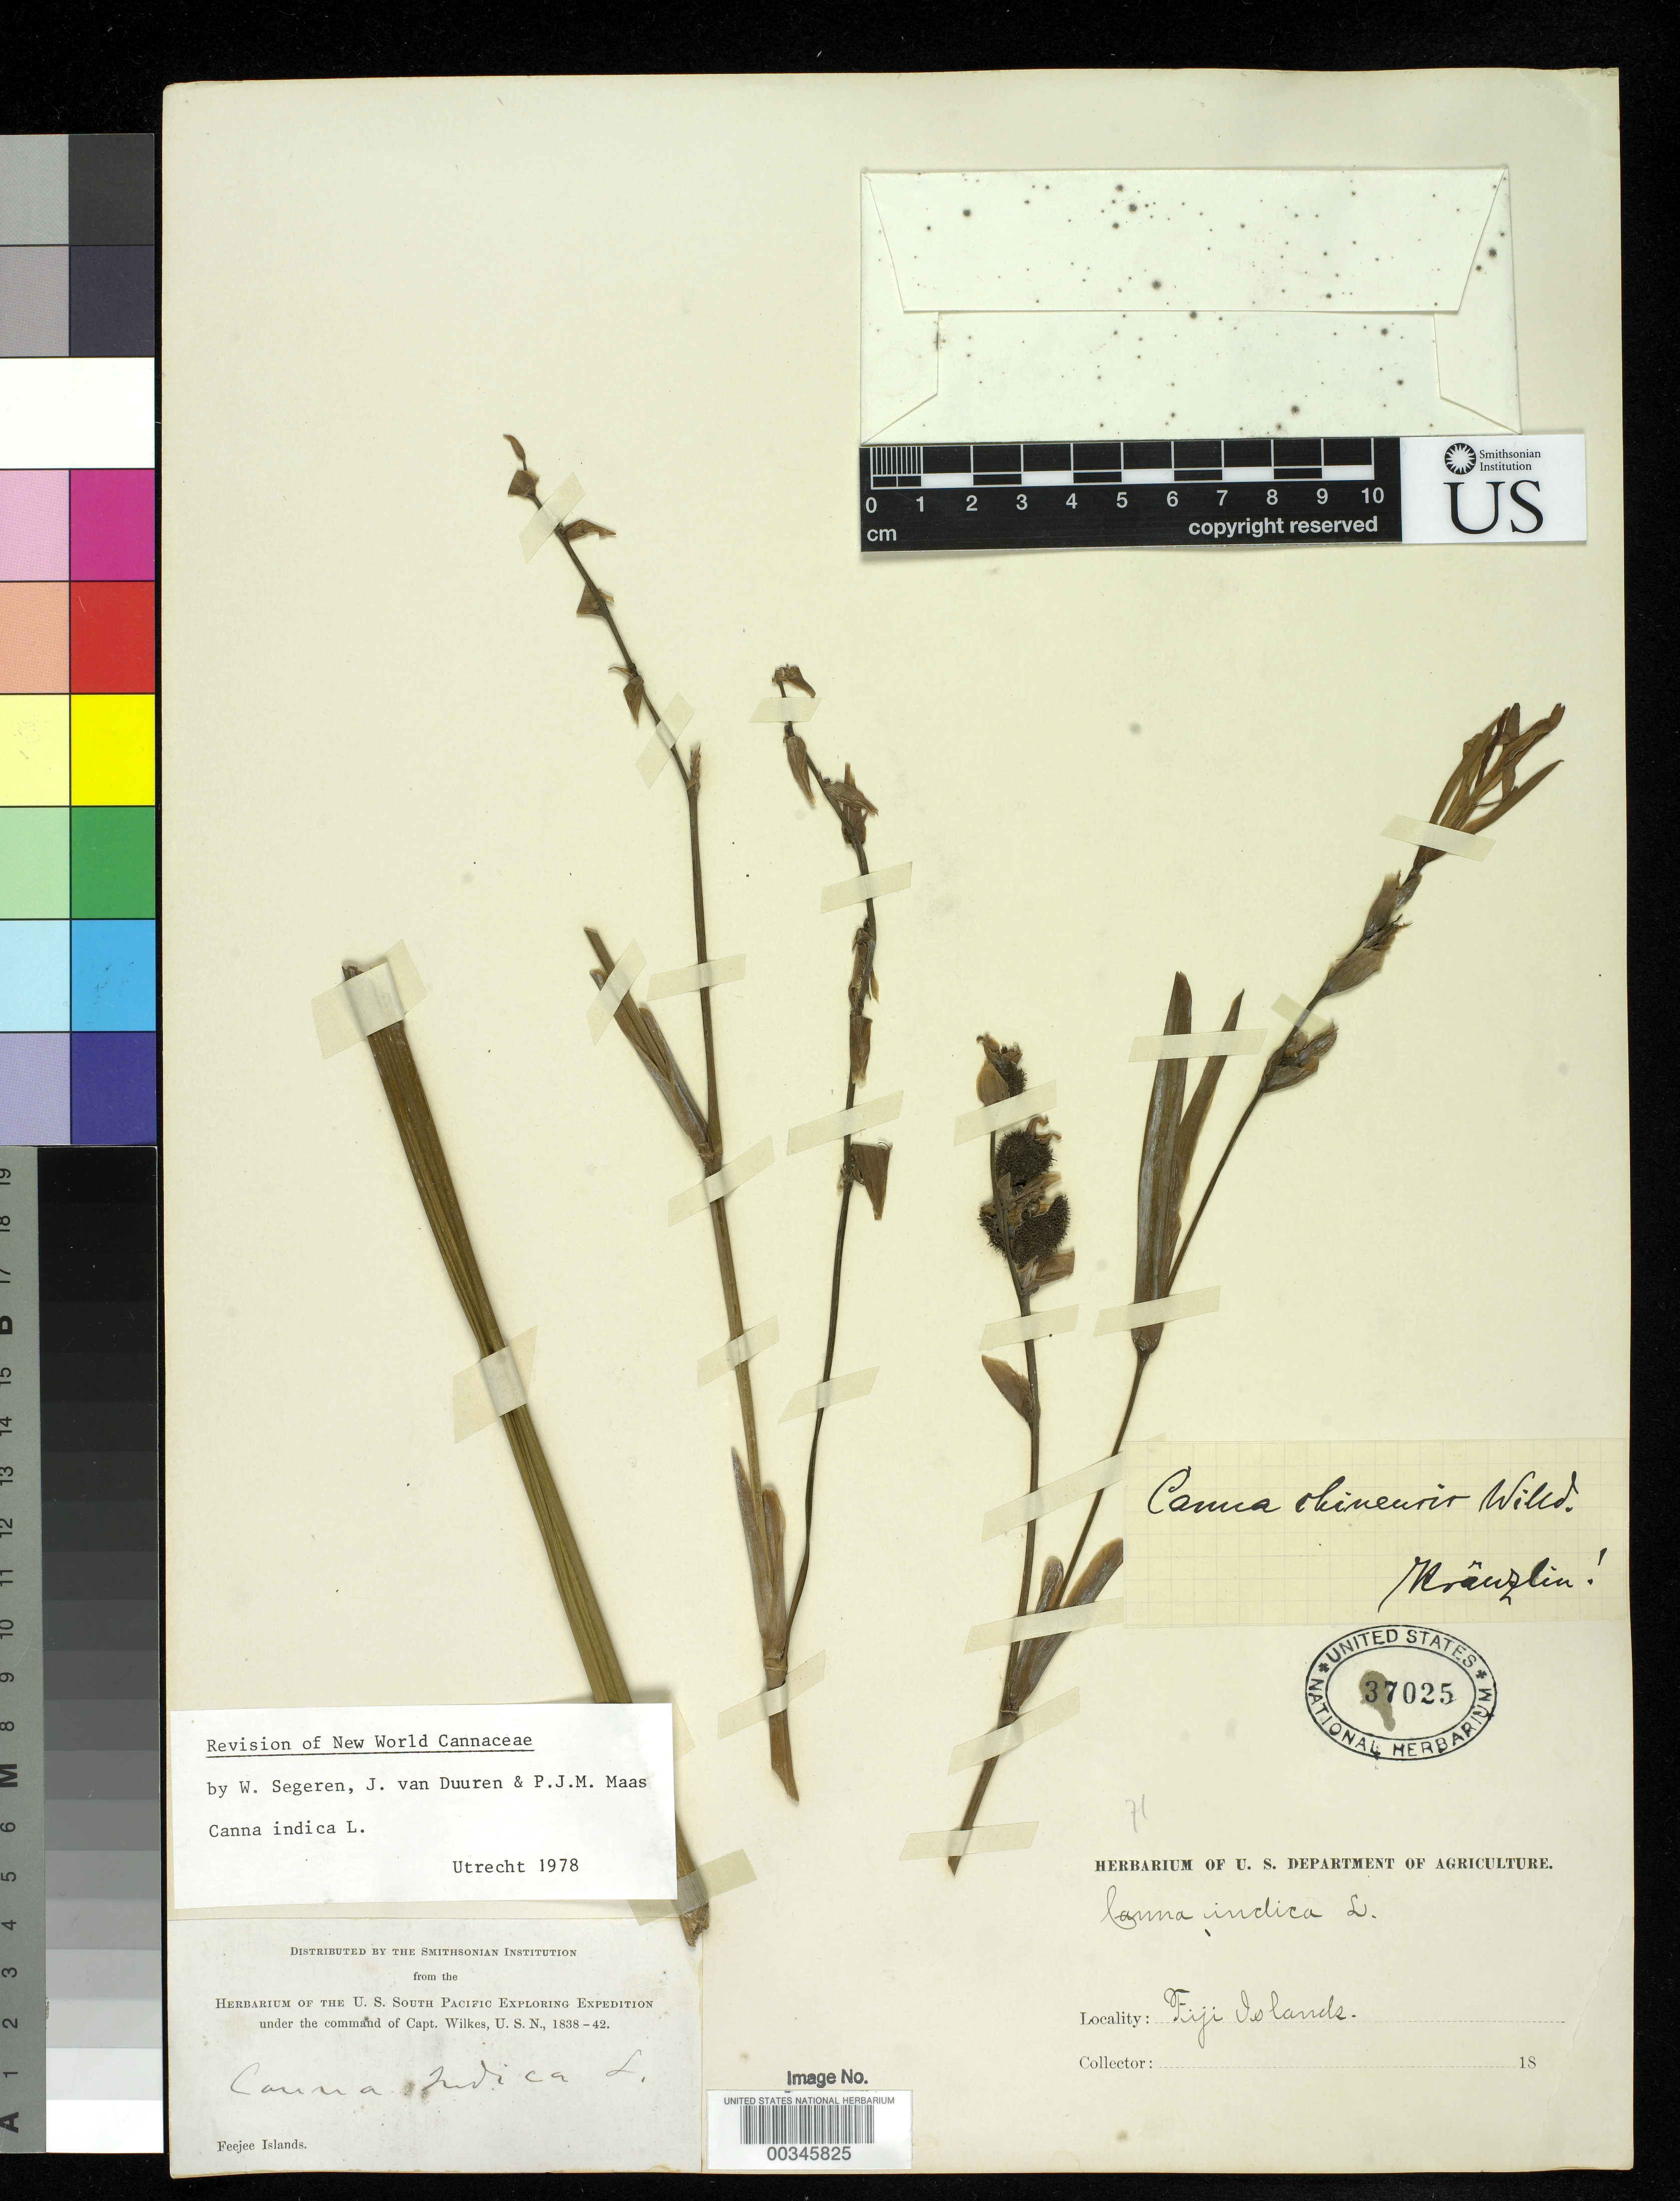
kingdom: Plantae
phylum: Tracheophyta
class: Liliopsida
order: Zingiberales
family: Cannaceae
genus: Canna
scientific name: Canna indica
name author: L.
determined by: Segeren, W.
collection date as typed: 1838 to -- --- 1842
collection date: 1838/1842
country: Fiji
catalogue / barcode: US 37025